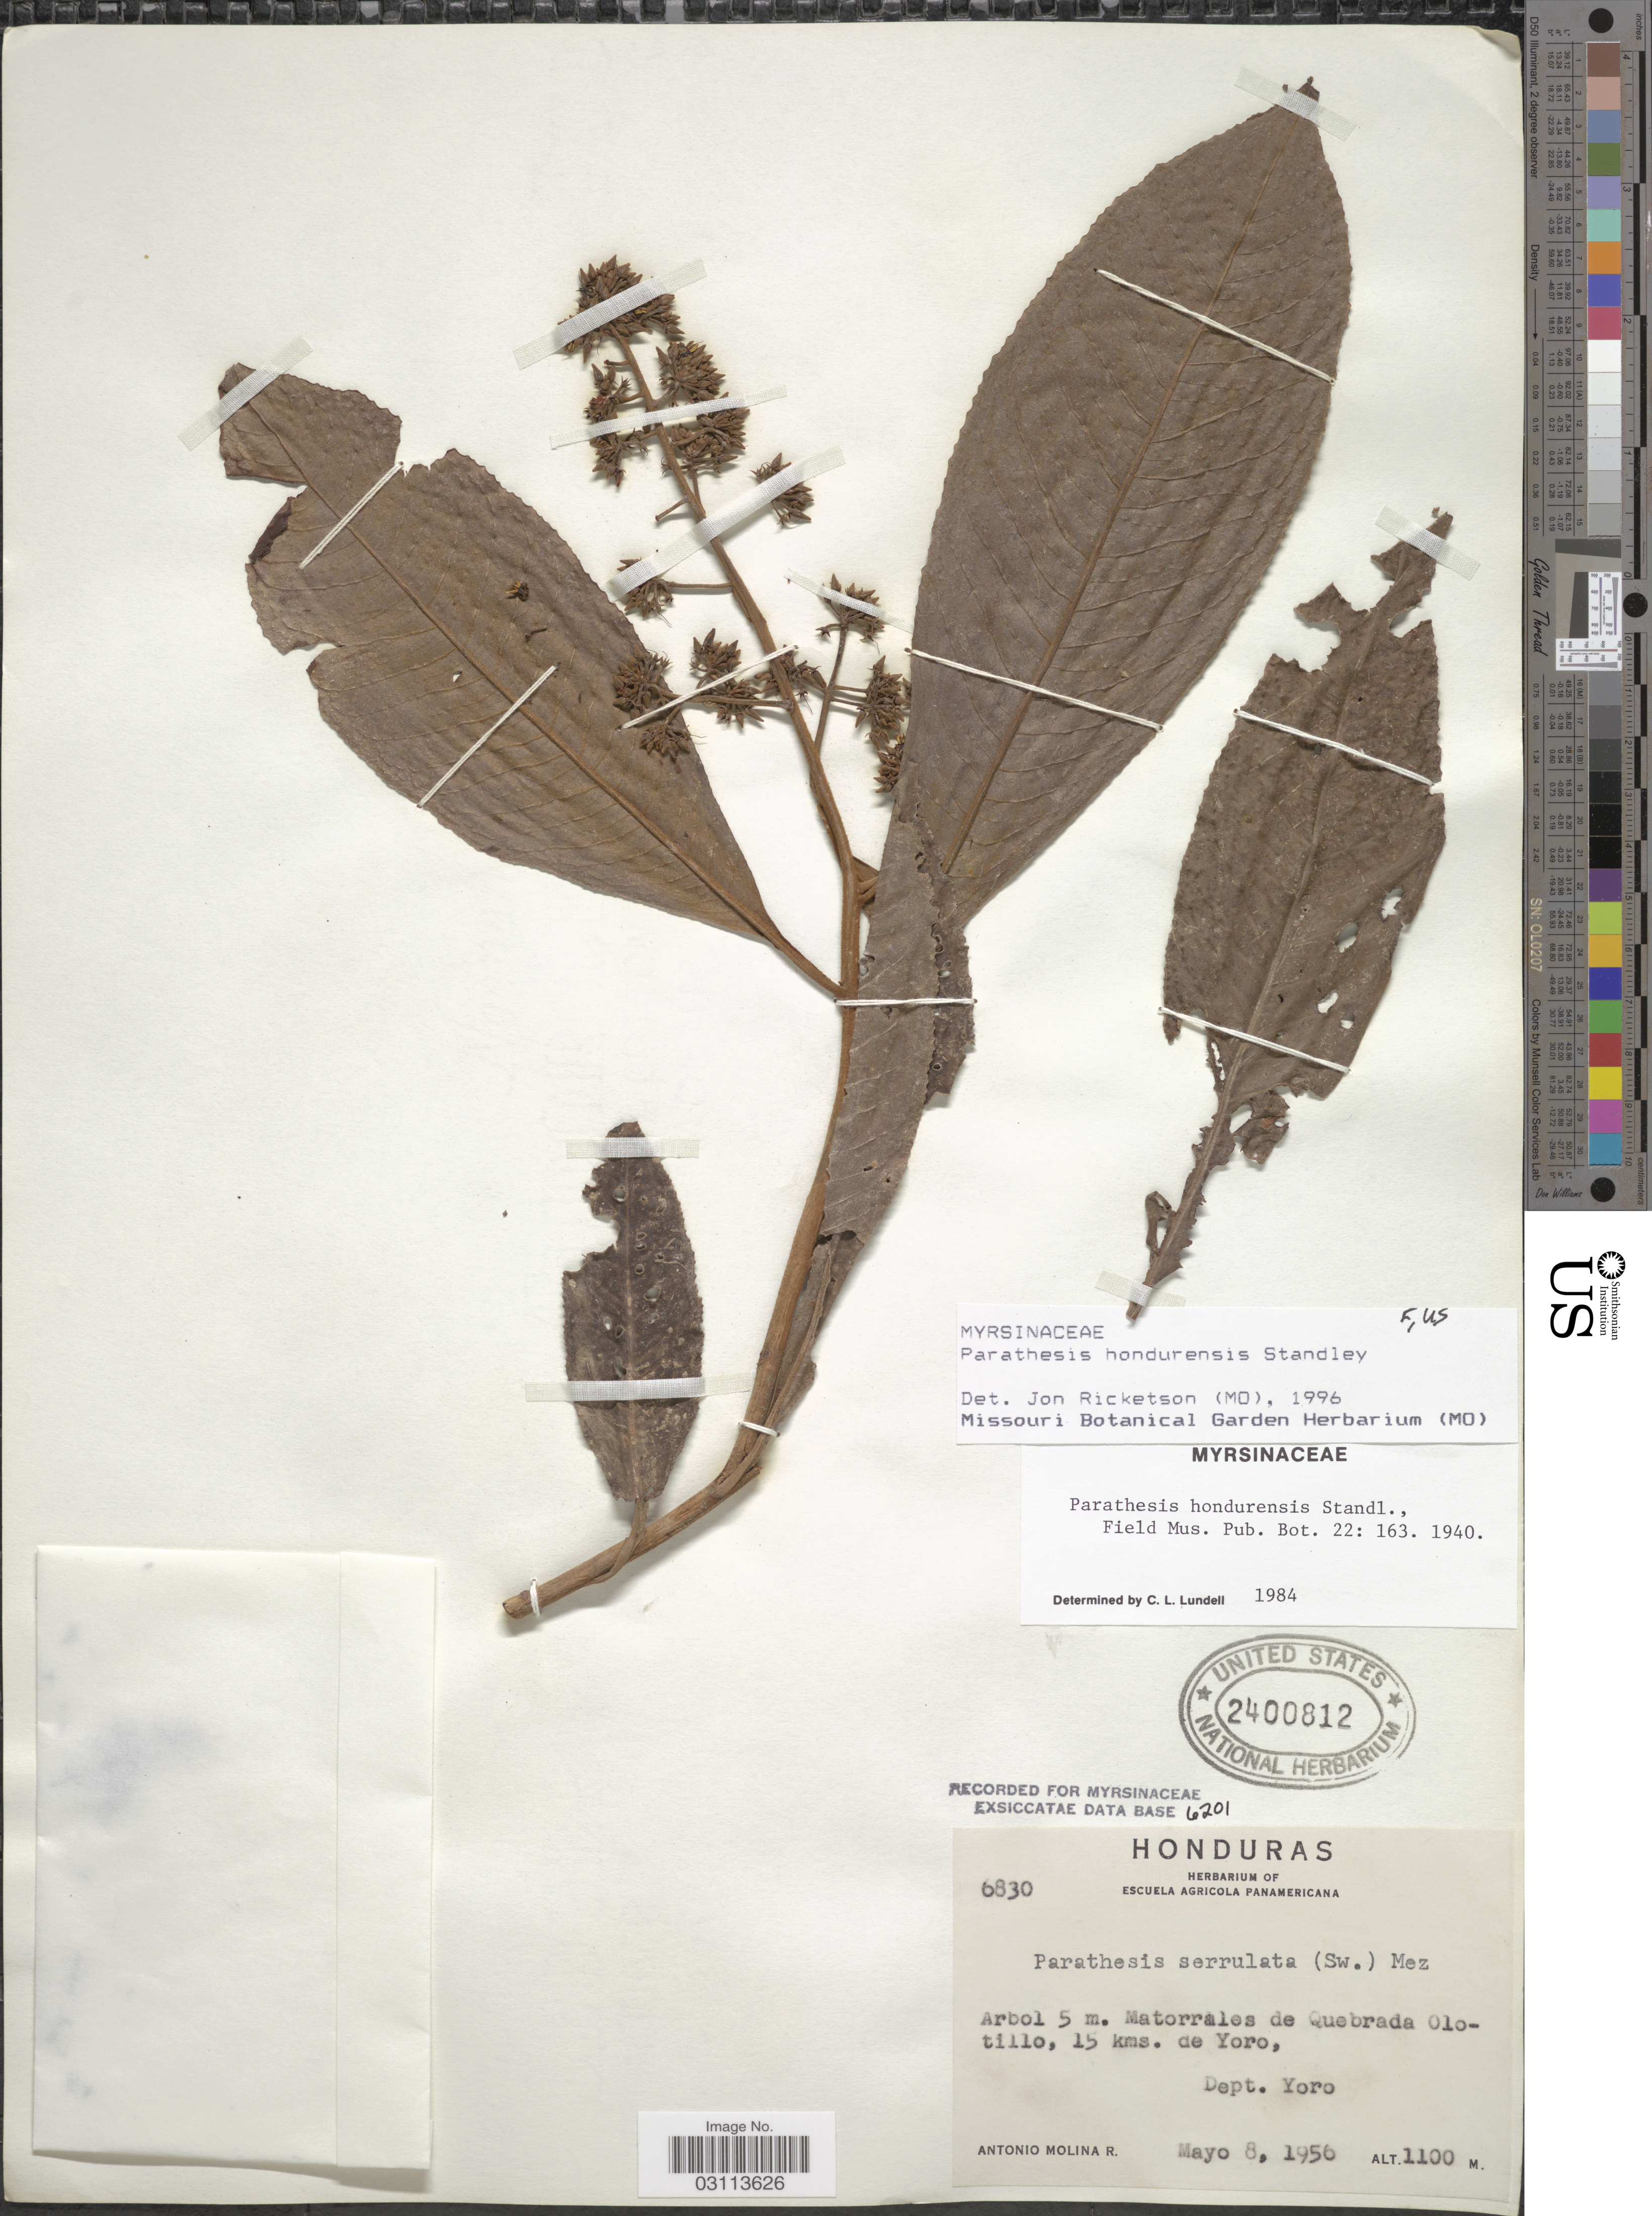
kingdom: Plantae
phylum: Tracheophyta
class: Magnoliopsida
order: Ericales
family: Primulaceae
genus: Parathesis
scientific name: Parathesis hondurensis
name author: Standl.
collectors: A. Molina R.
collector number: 6830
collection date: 1956-05-08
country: Honduras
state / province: Yoro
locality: Matorrales de Quebrada Olotillo, 15 kms. de Yoro, Dept. Yoro.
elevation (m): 1100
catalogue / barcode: US 2400812